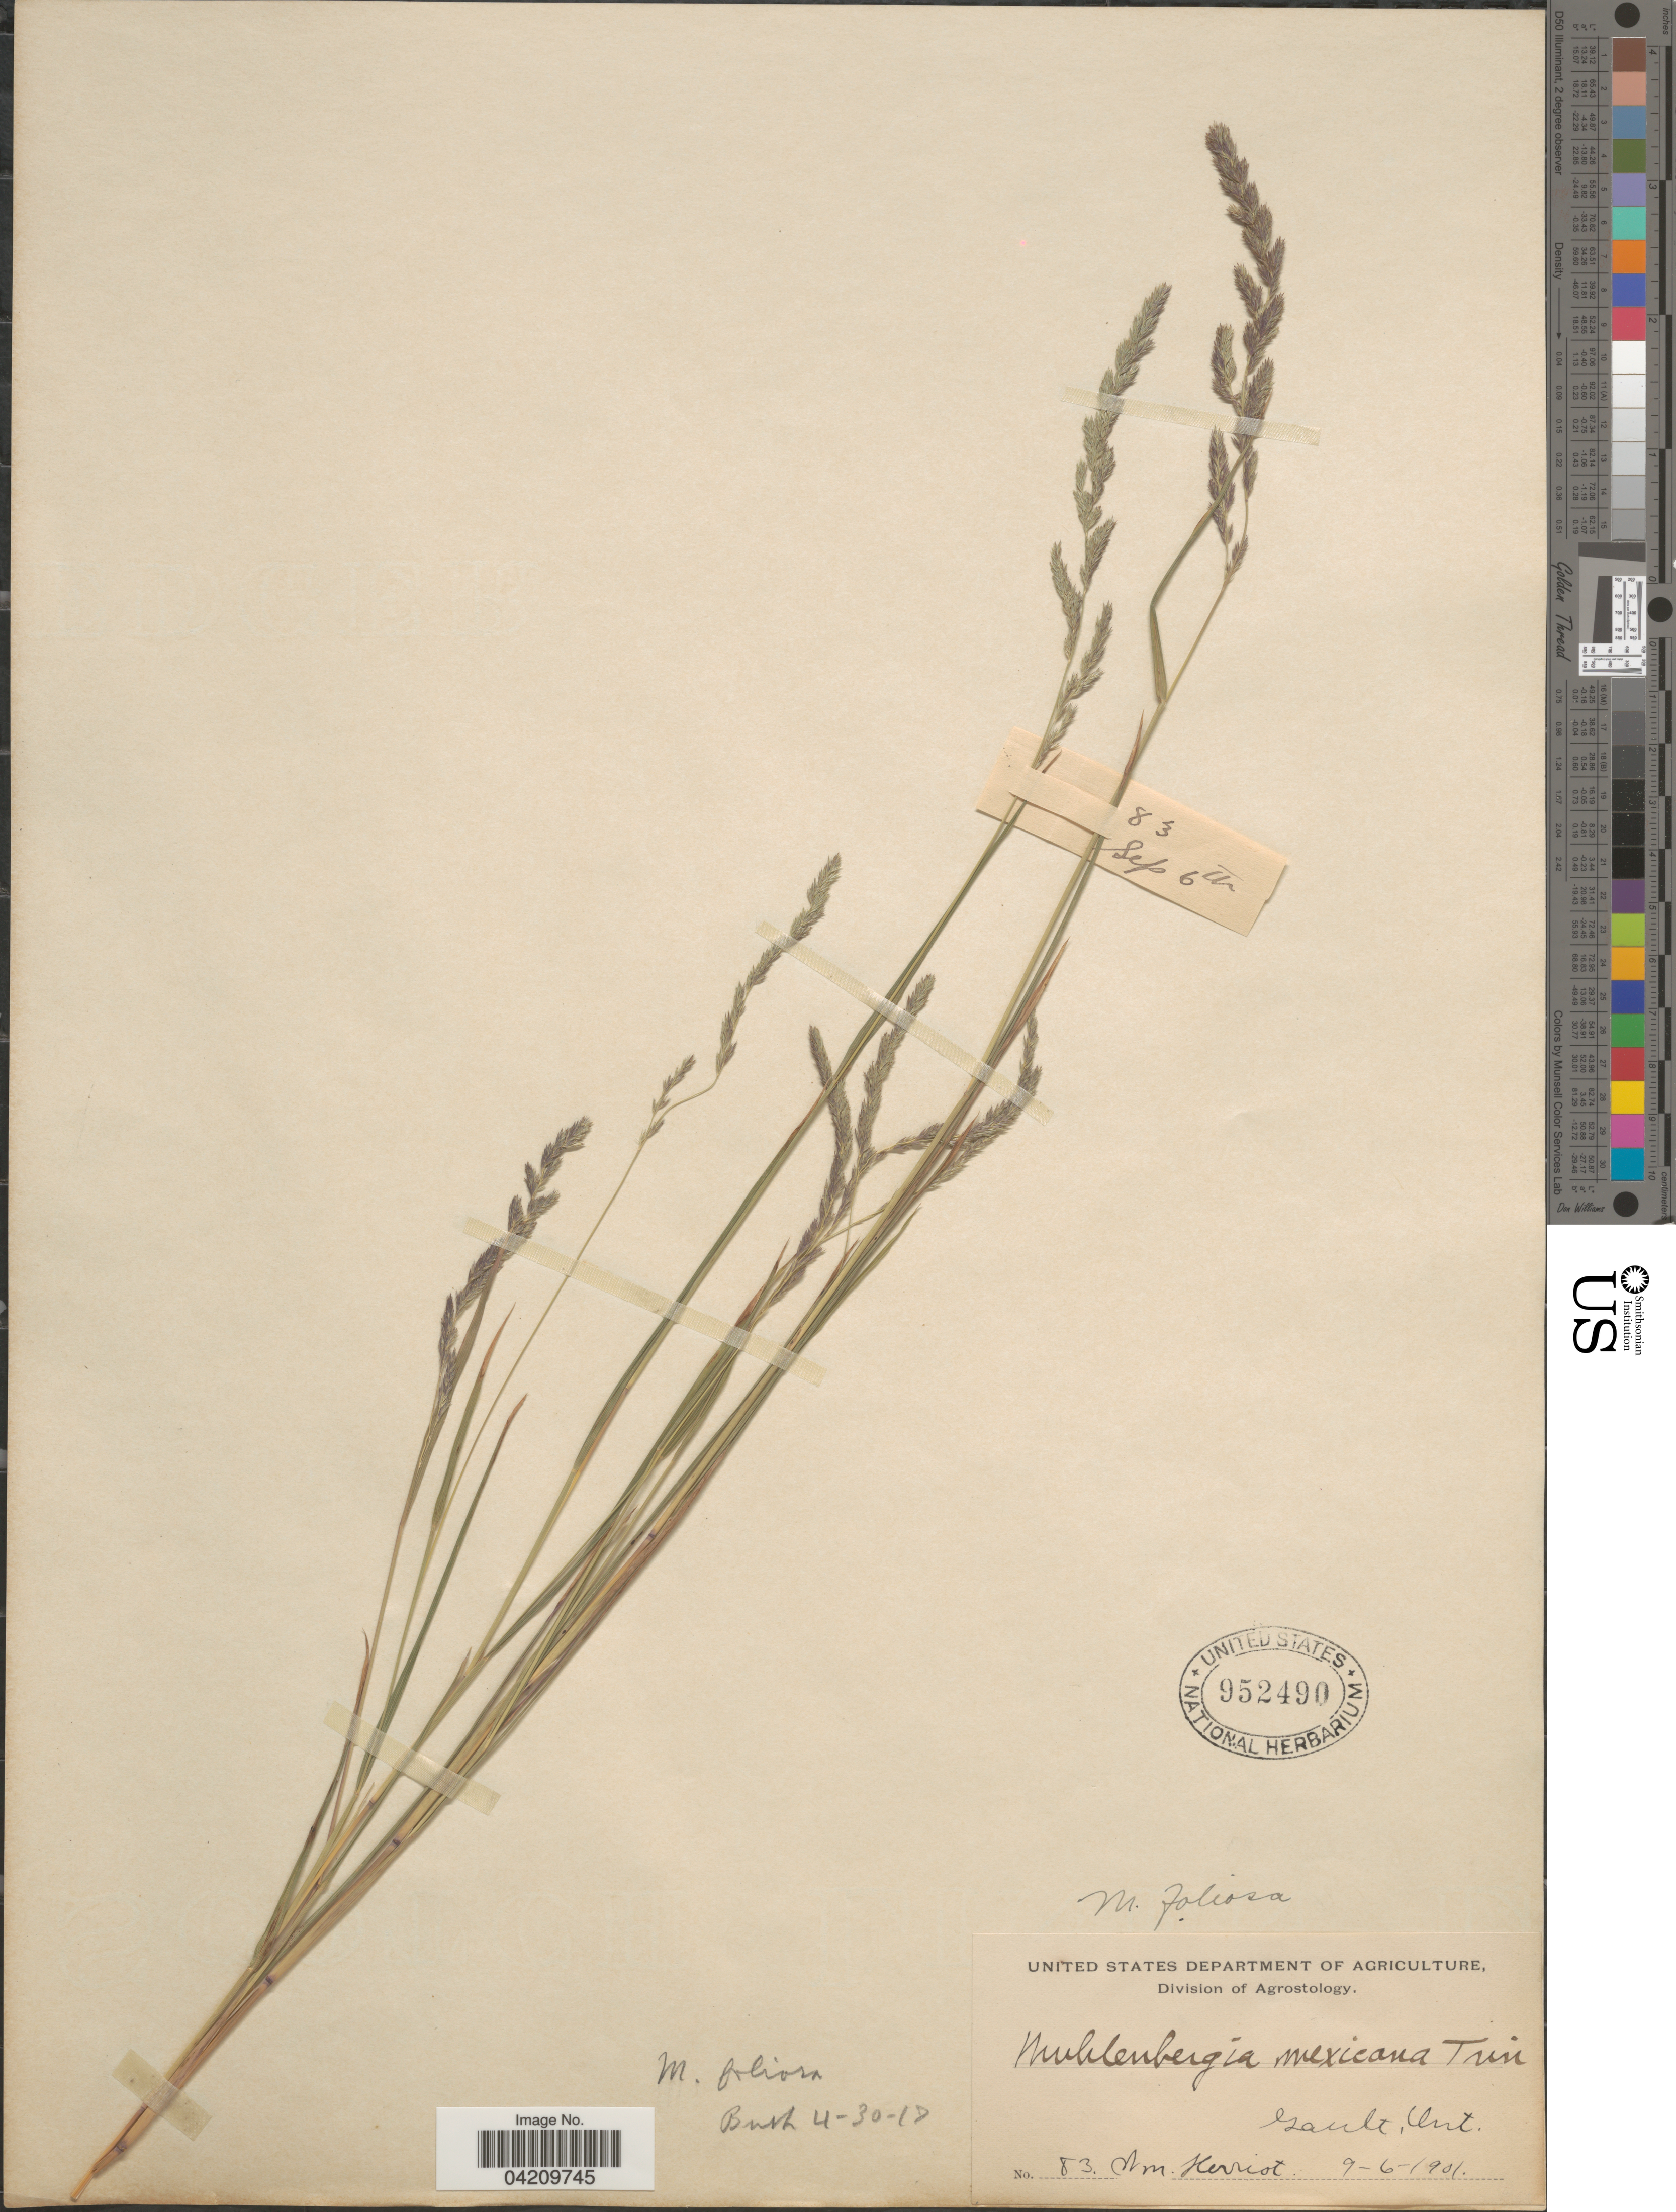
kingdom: Plantae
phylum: Tracheophyta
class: Liliopsida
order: Poales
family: Poaceae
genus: Muhlenbergia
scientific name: Muhlenbergia mexicana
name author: (L.) Trin.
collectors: W. Herriot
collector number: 83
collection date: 1901-06-09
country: Canada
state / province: Ontario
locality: Gault.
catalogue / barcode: US 952490